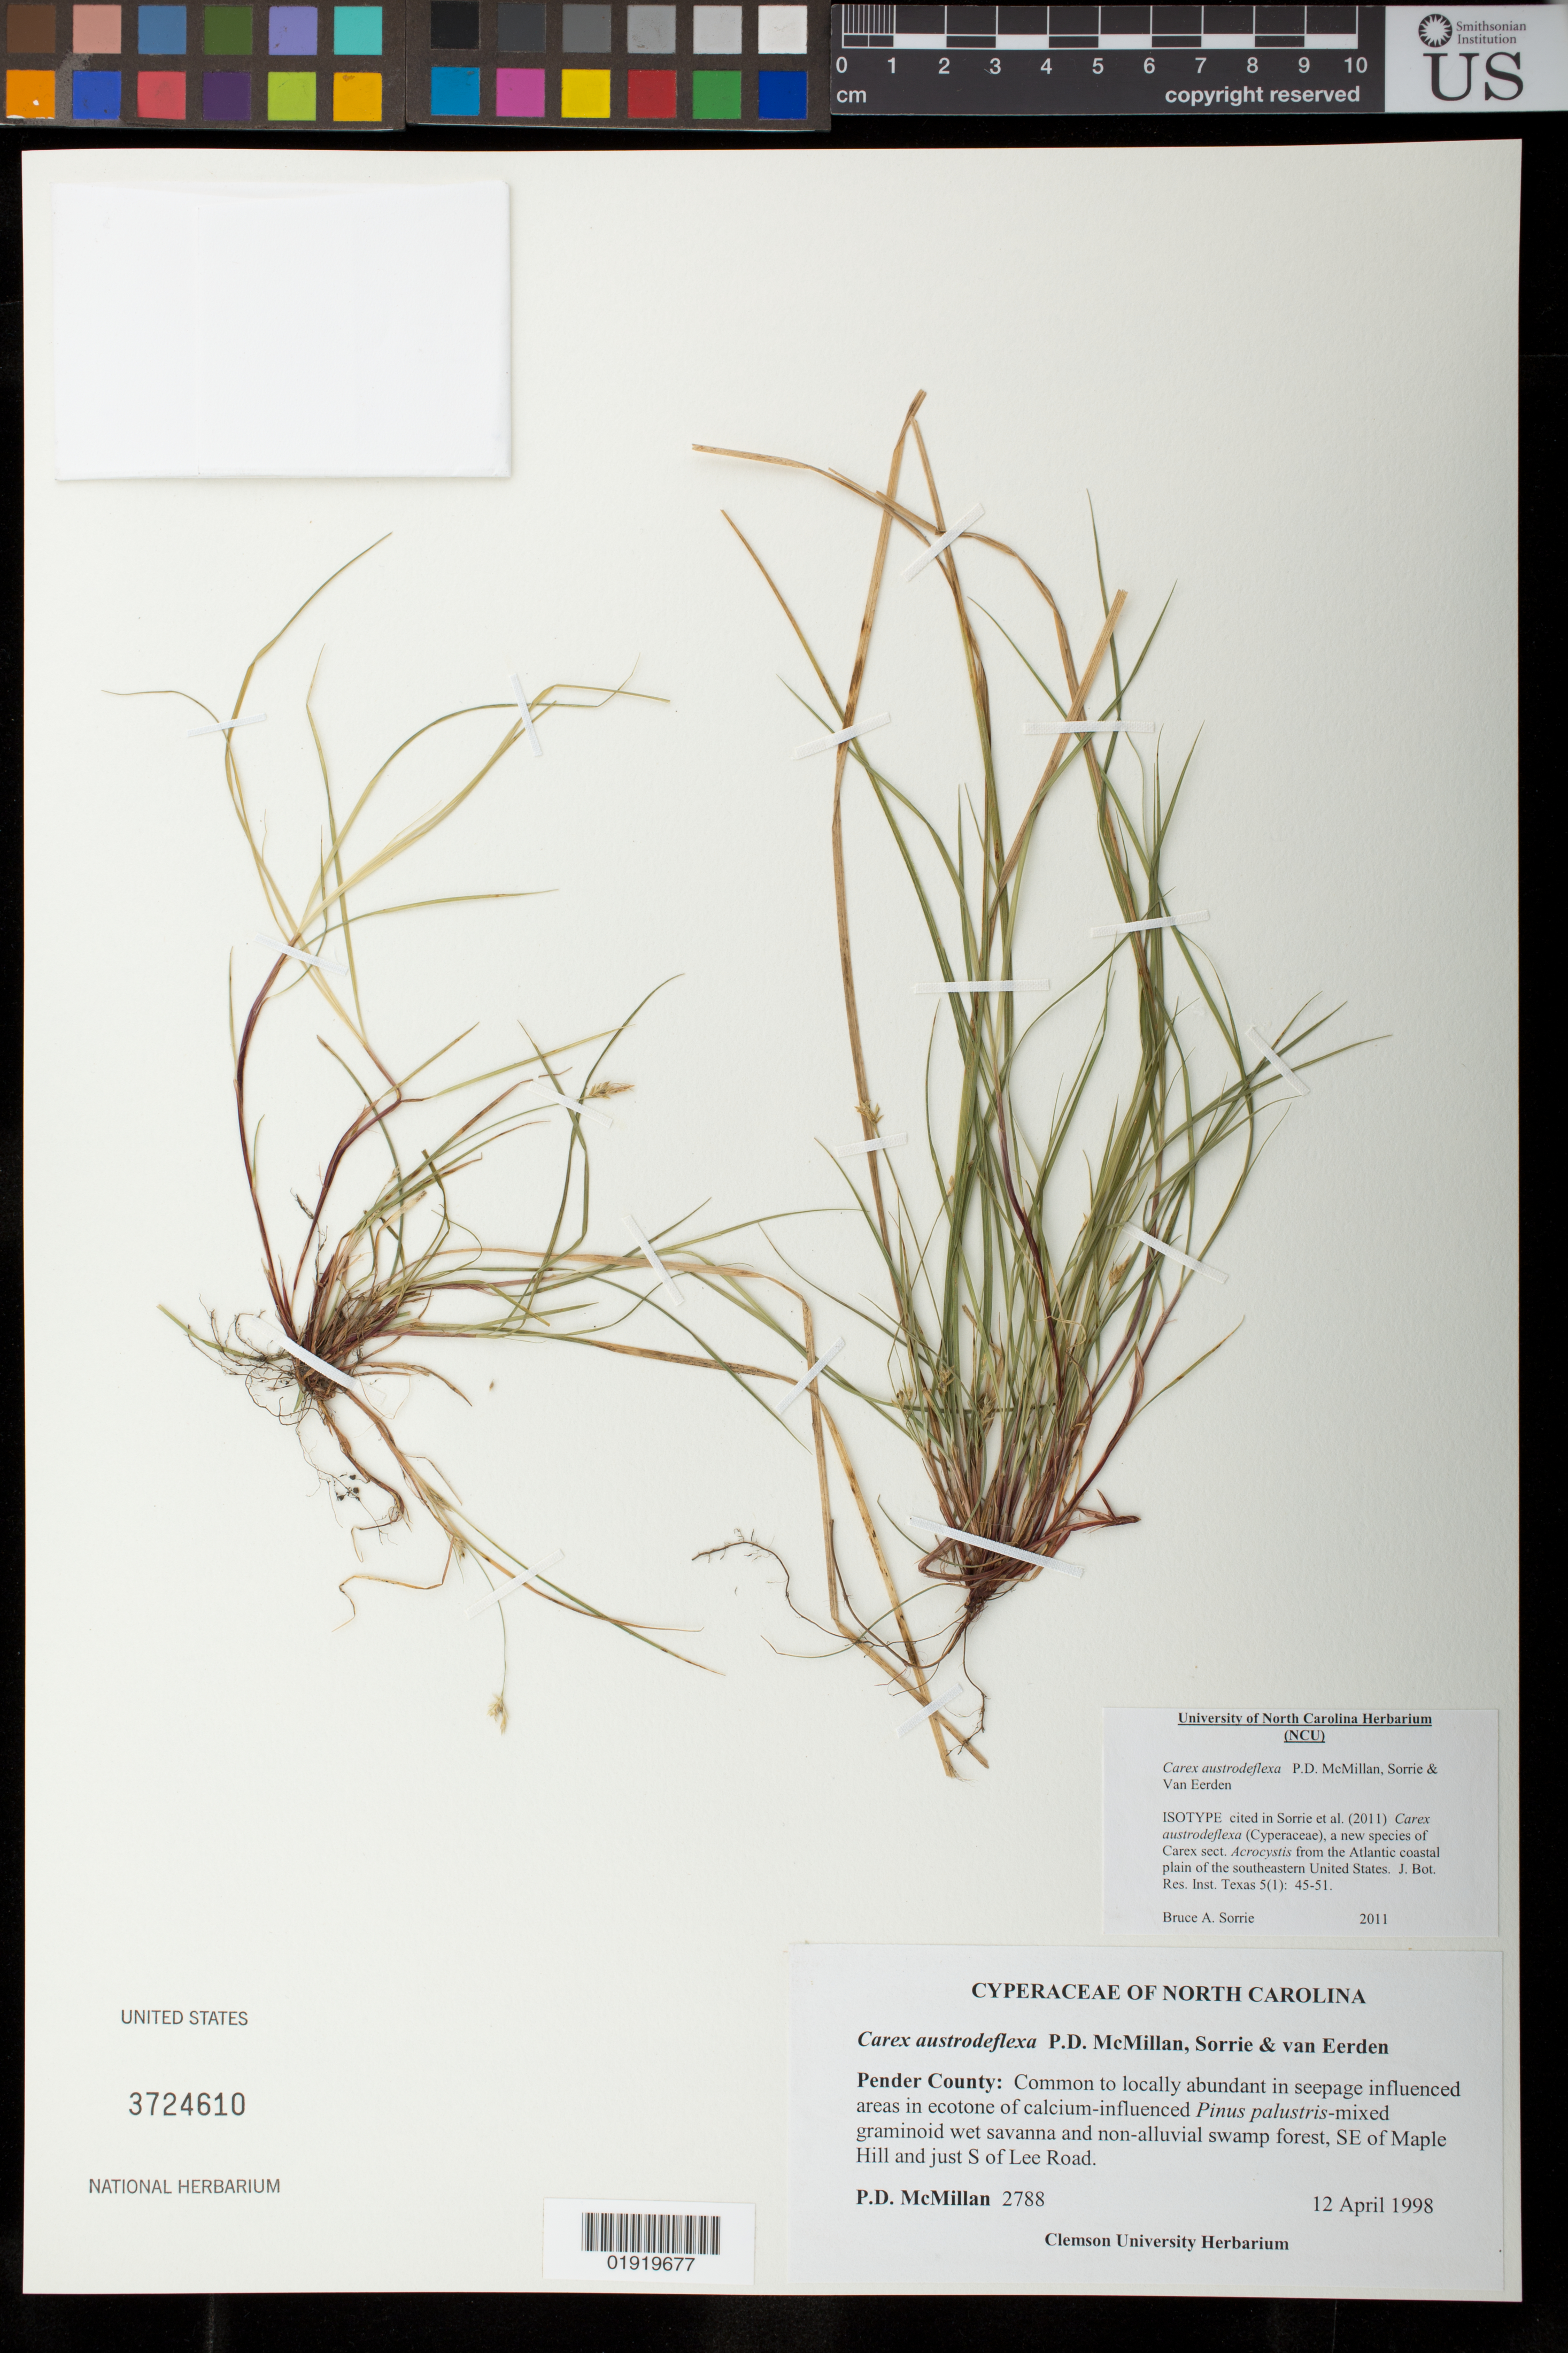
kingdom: Plantae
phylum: Tracheophyta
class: Liliopsida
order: Poales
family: Cyperaceae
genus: Carex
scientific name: Carex austrodeflexa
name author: P.D. McMillan et al.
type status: Isotype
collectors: P. D. McMillan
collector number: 2788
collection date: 1998-04-12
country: United States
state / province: North Carolina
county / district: Pender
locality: Pender County: SE of Maple Hill and just S of Lee Road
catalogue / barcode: US 3724610